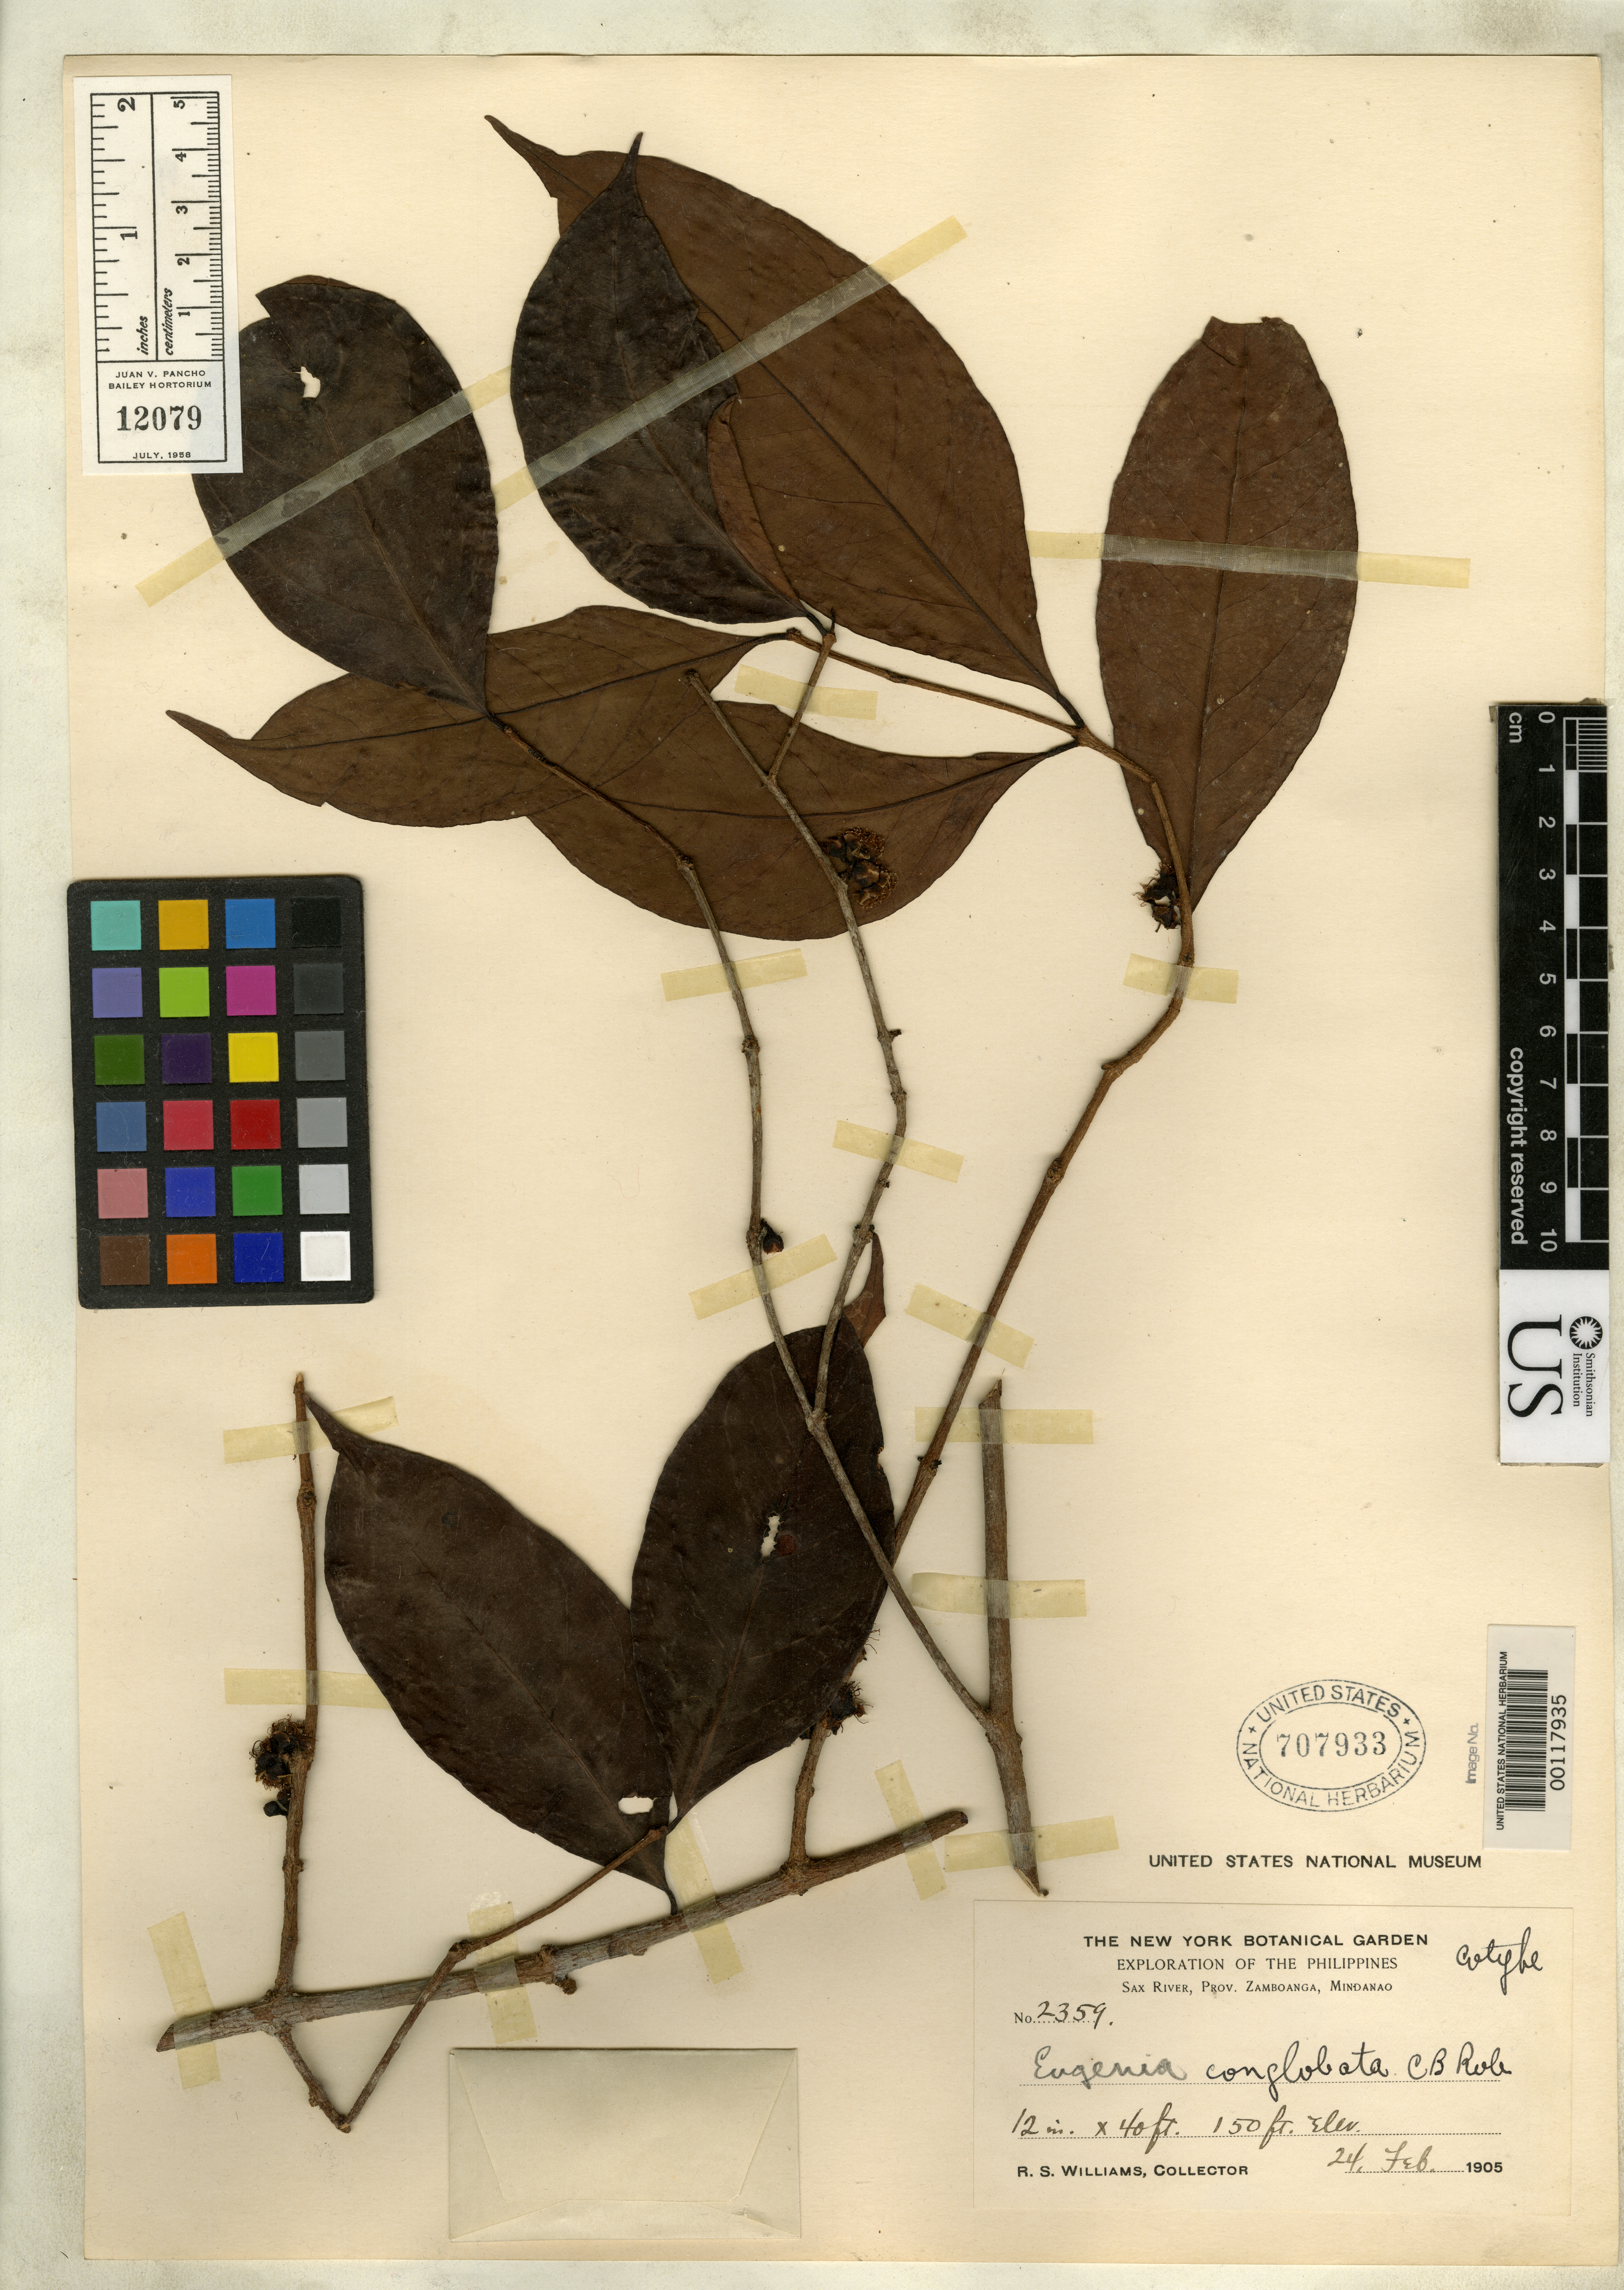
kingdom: Plantae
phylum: Tracheophyta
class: Magnoliopsida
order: Myrtales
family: Myrtaceae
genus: Eugenia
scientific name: Eugenia conglobata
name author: C.B. Rob.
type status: Isotype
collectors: R. S. Williams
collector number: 2359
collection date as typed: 24 Feb 1905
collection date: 1905-02-24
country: Philippines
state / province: Zamboanga Peninsula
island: Mindanao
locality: Sax River.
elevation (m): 45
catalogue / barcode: US 707933